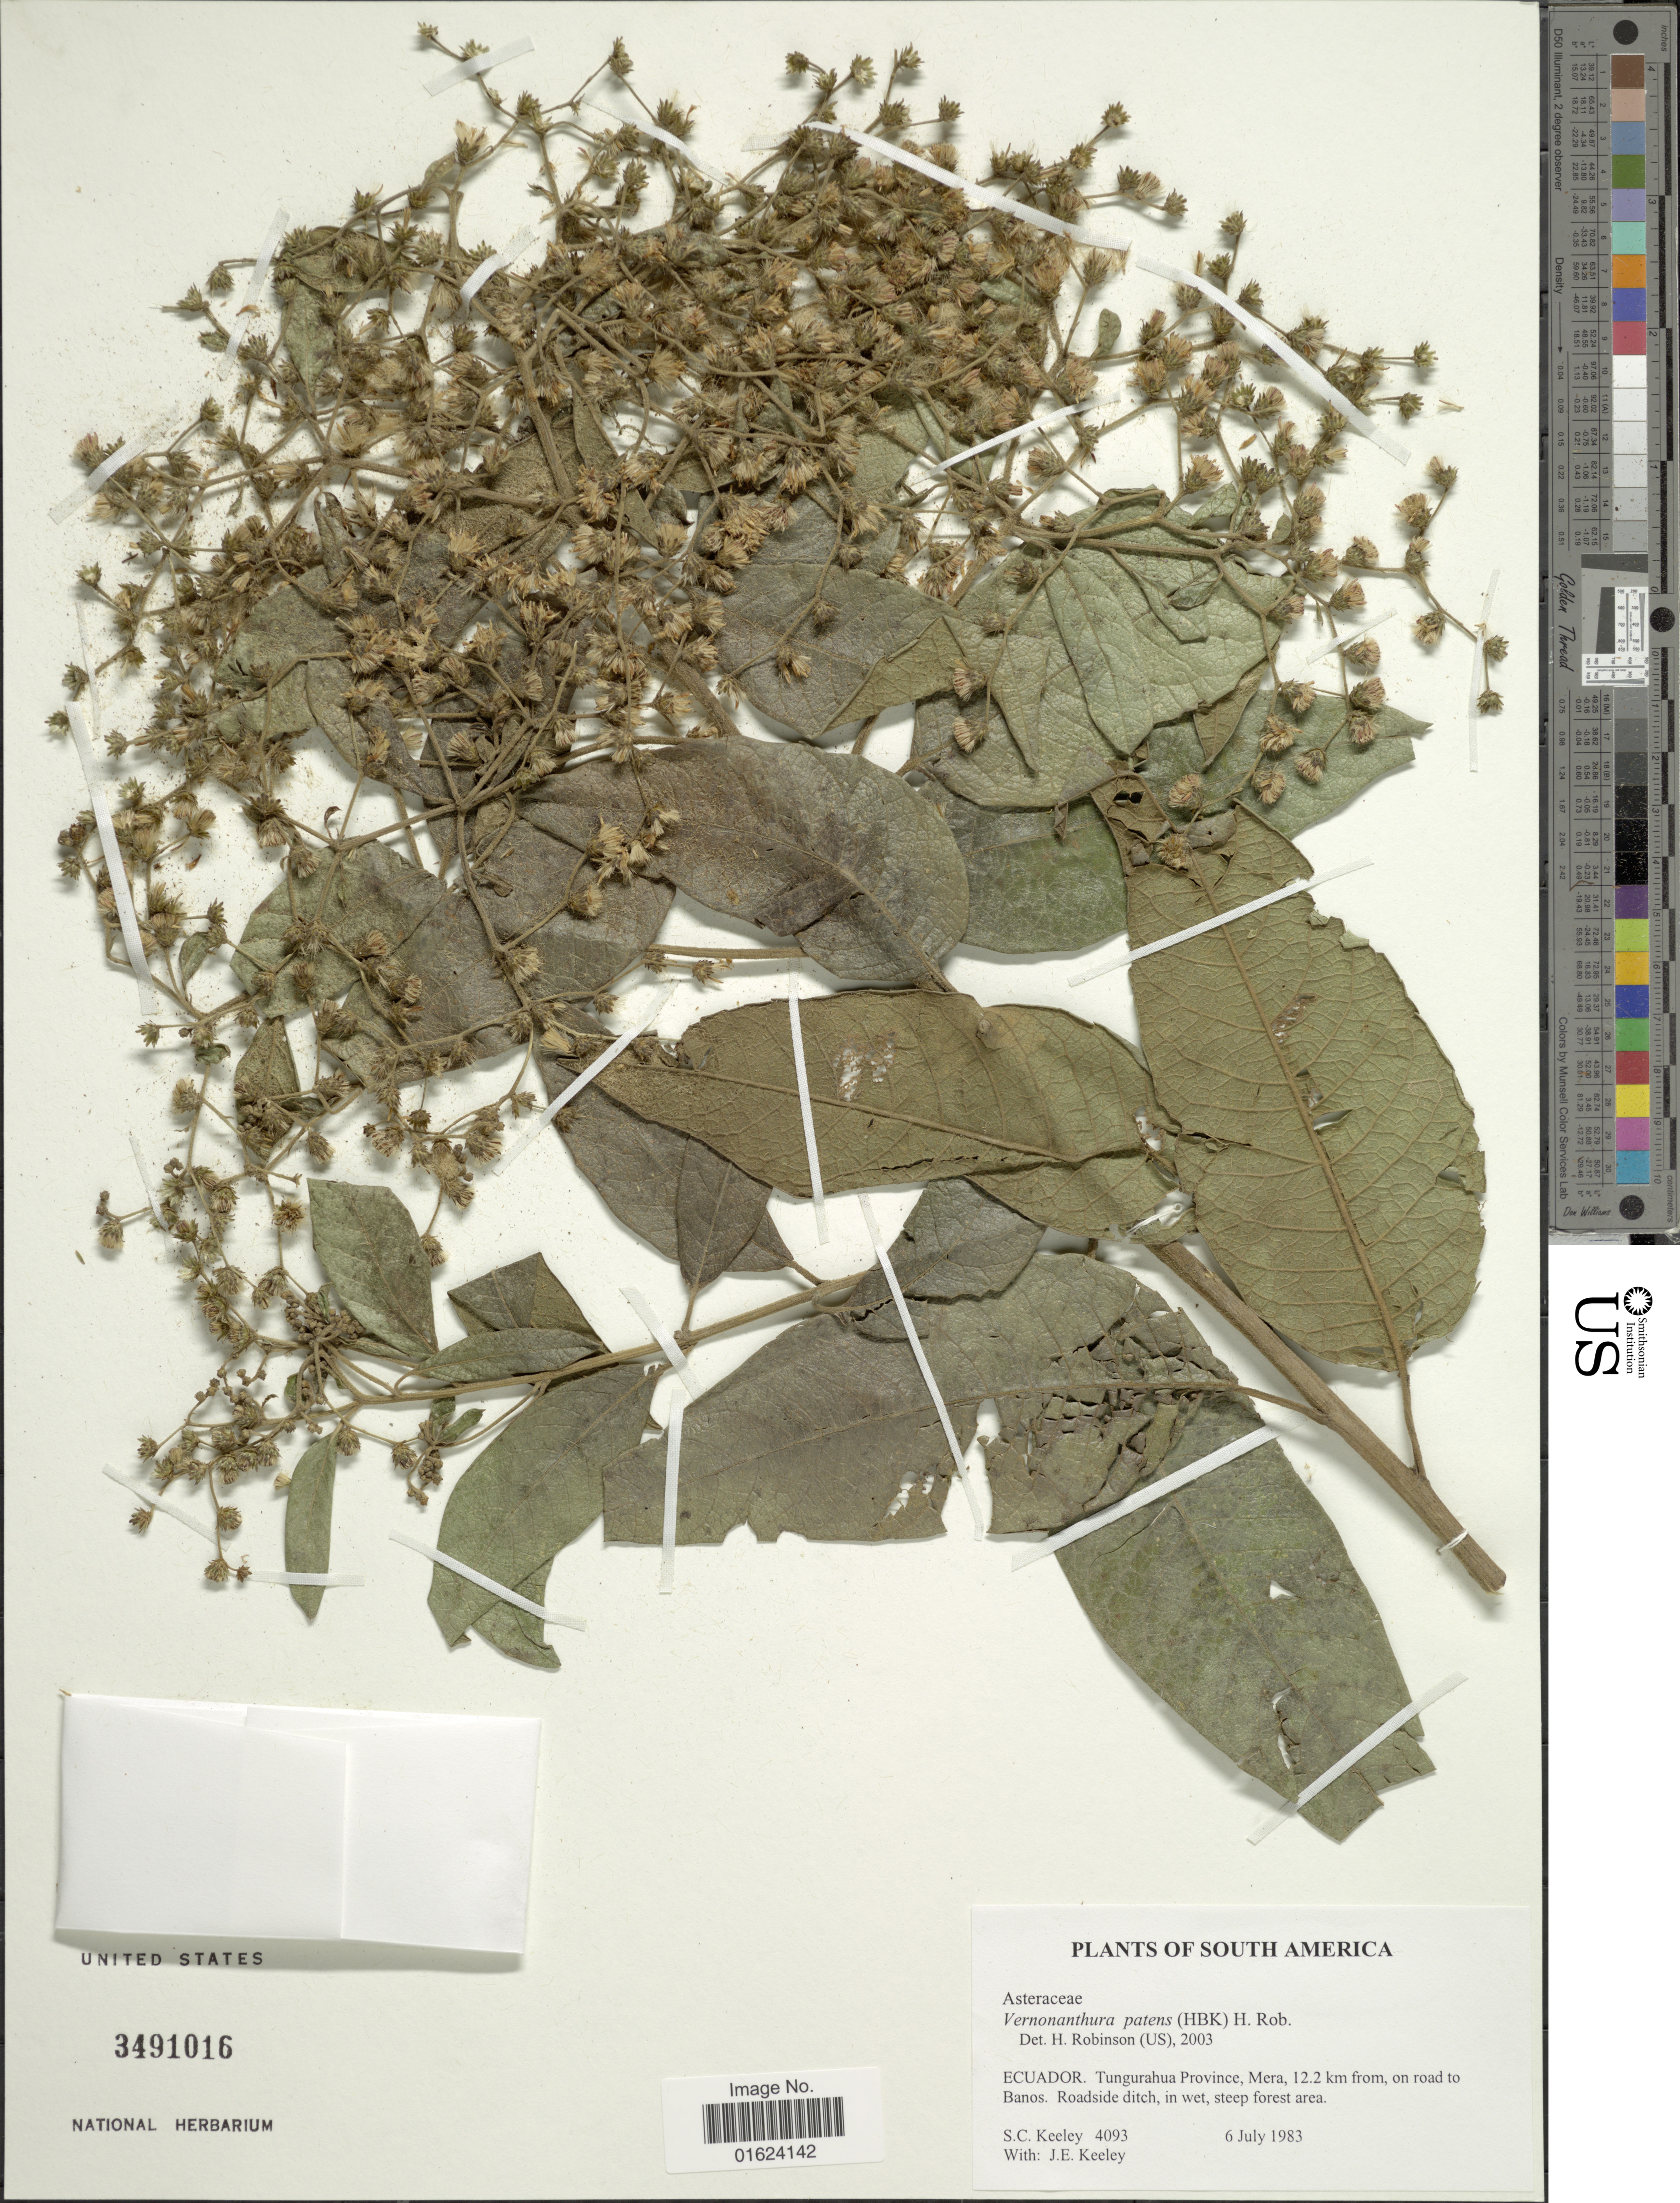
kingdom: Plantae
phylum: Tracheophyta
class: Magnoliopsida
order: Asterales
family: Asteraceae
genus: Vernonanthura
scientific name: Vernonanthura patens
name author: (Kunth) H. Rob.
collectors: S. C. Keeley & J. E. Keeley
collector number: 4093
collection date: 1983-07-06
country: Ecuador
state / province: Tungurahua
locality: Ecuador. Tunguruhua Province, Meta, 12.2km from, on road to Banos.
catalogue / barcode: US 3491016